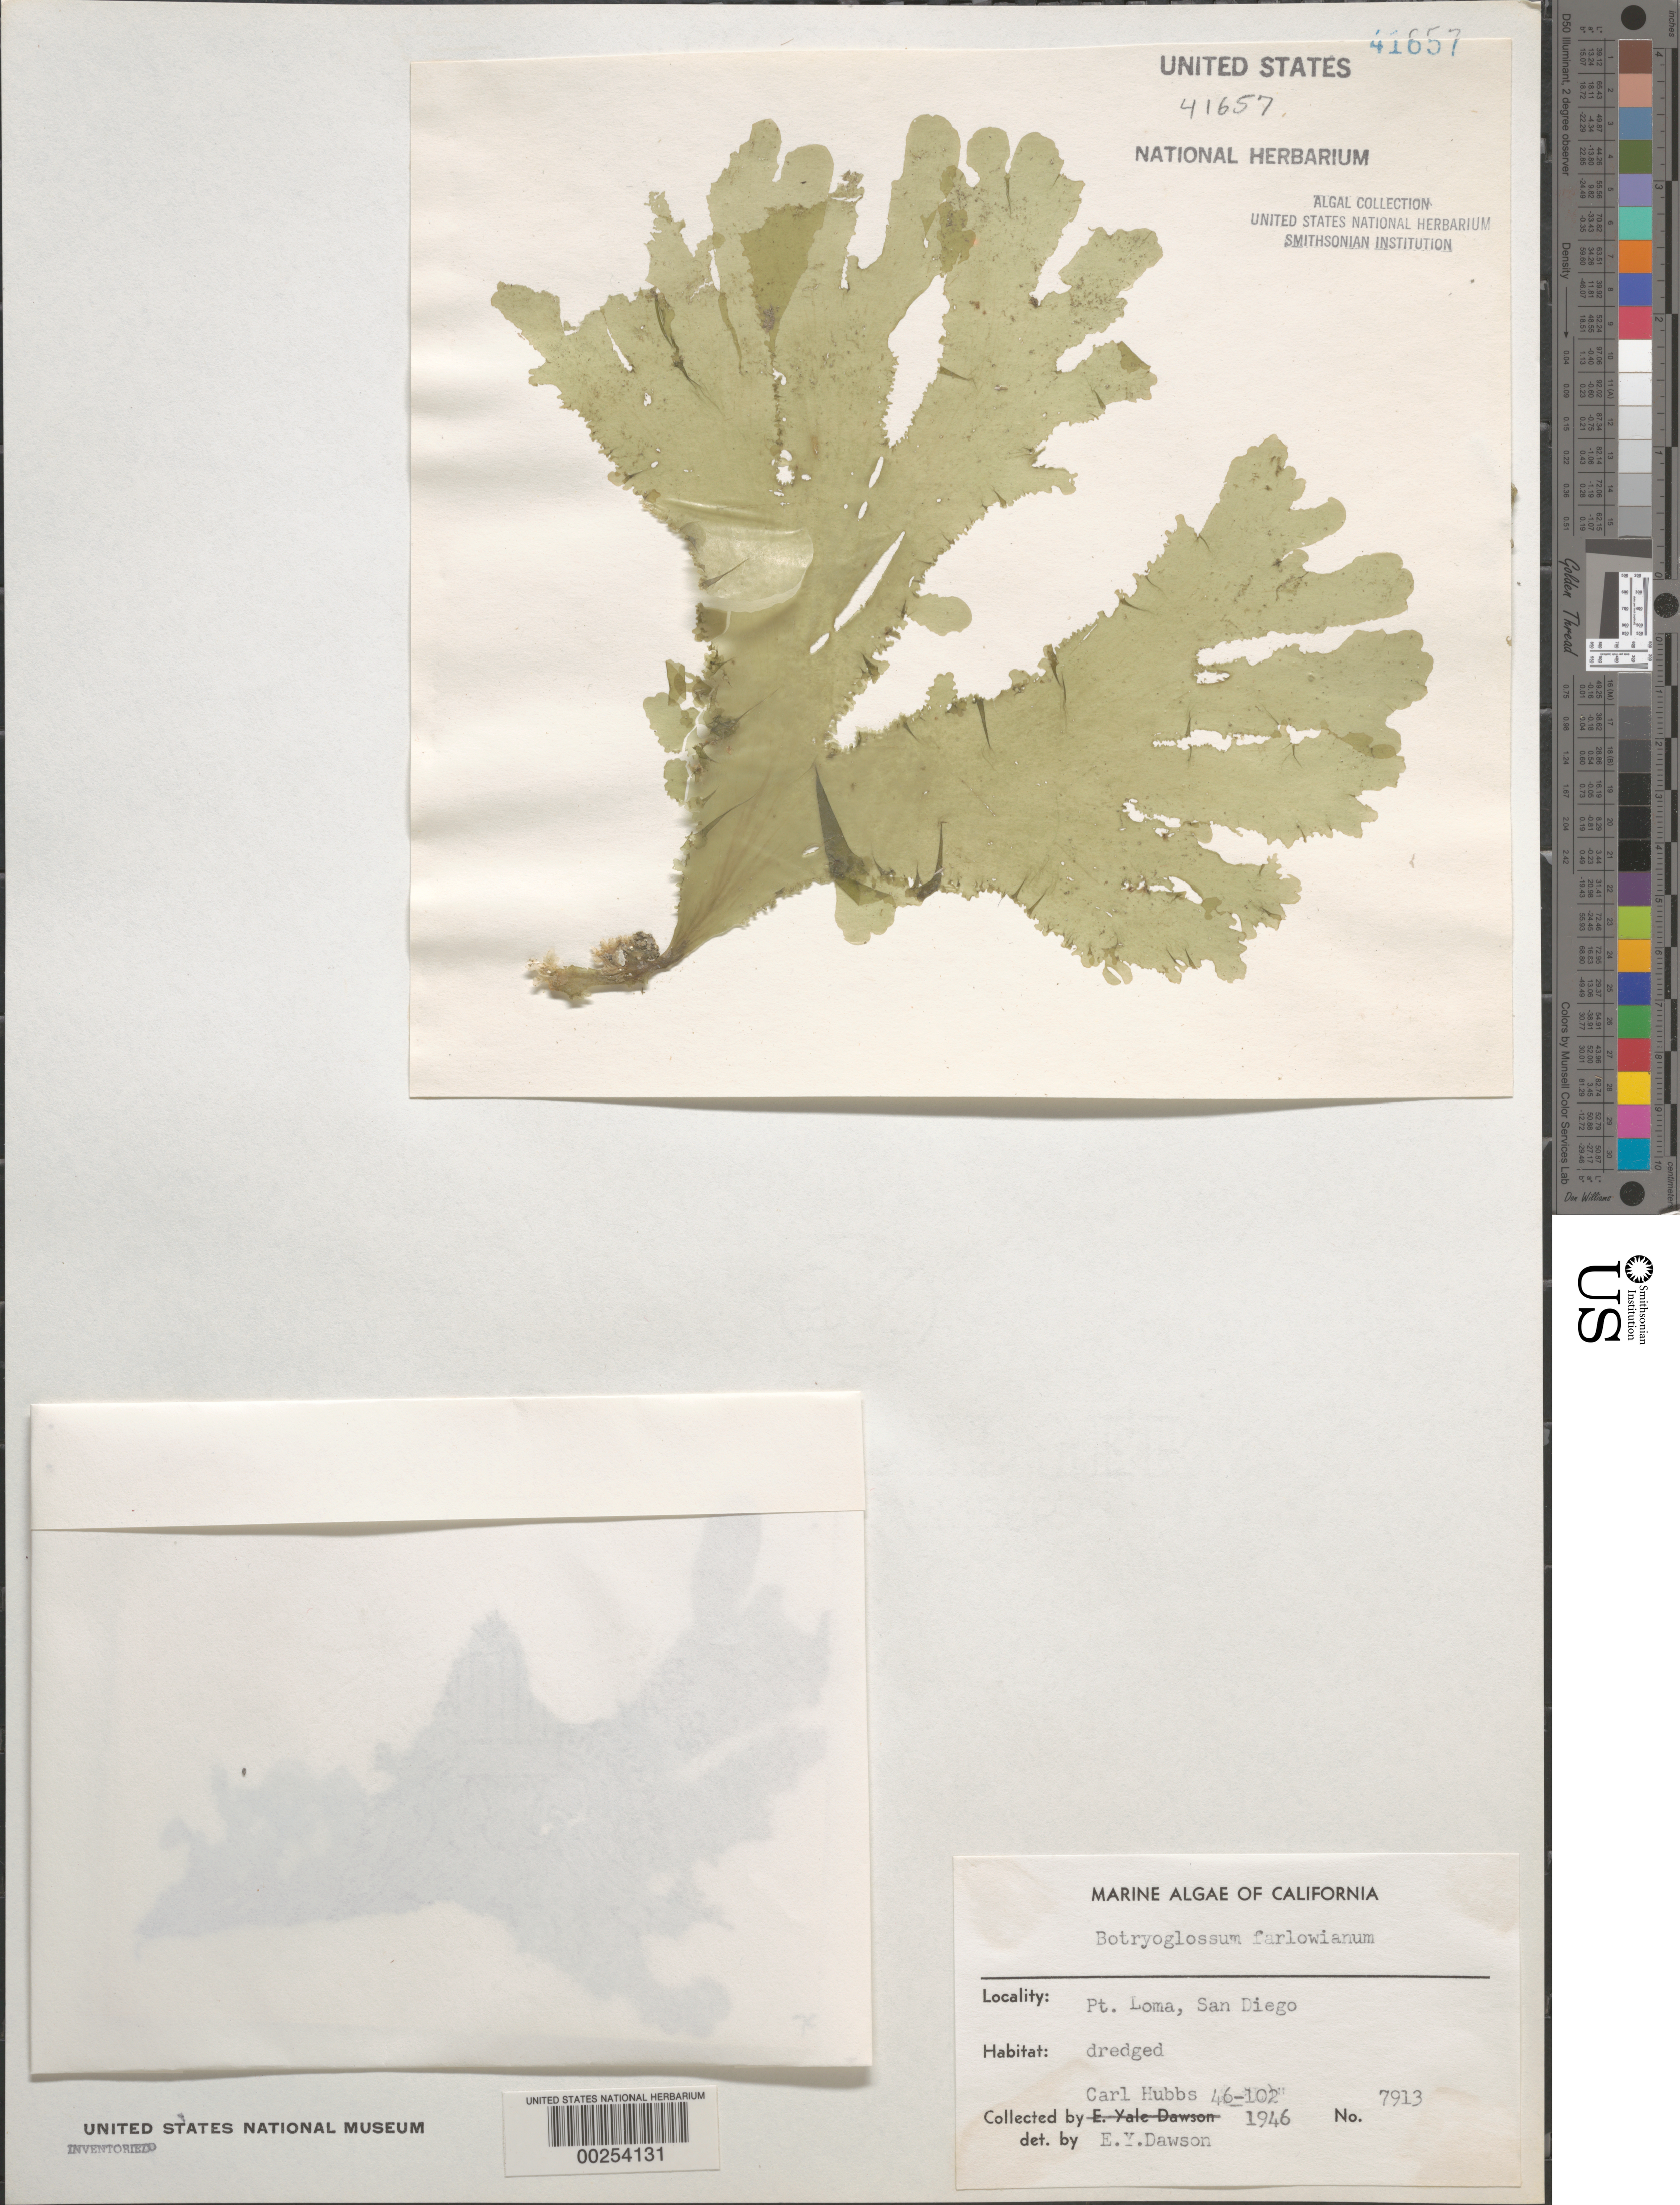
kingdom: Plantae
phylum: Rhodophyta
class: Florideophyceae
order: Ceramiales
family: Delesseriaceae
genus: Botryoglossum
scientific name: Botryoglossum farlowianum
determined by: Dawson, E. Y.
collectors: C. Hubbs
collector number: EYD 7913 & HUBBS 46-102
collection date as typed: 1946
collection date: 1946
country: United States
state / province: California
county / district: San Diego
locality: Point Loma, San Diego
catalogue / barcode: US 41657